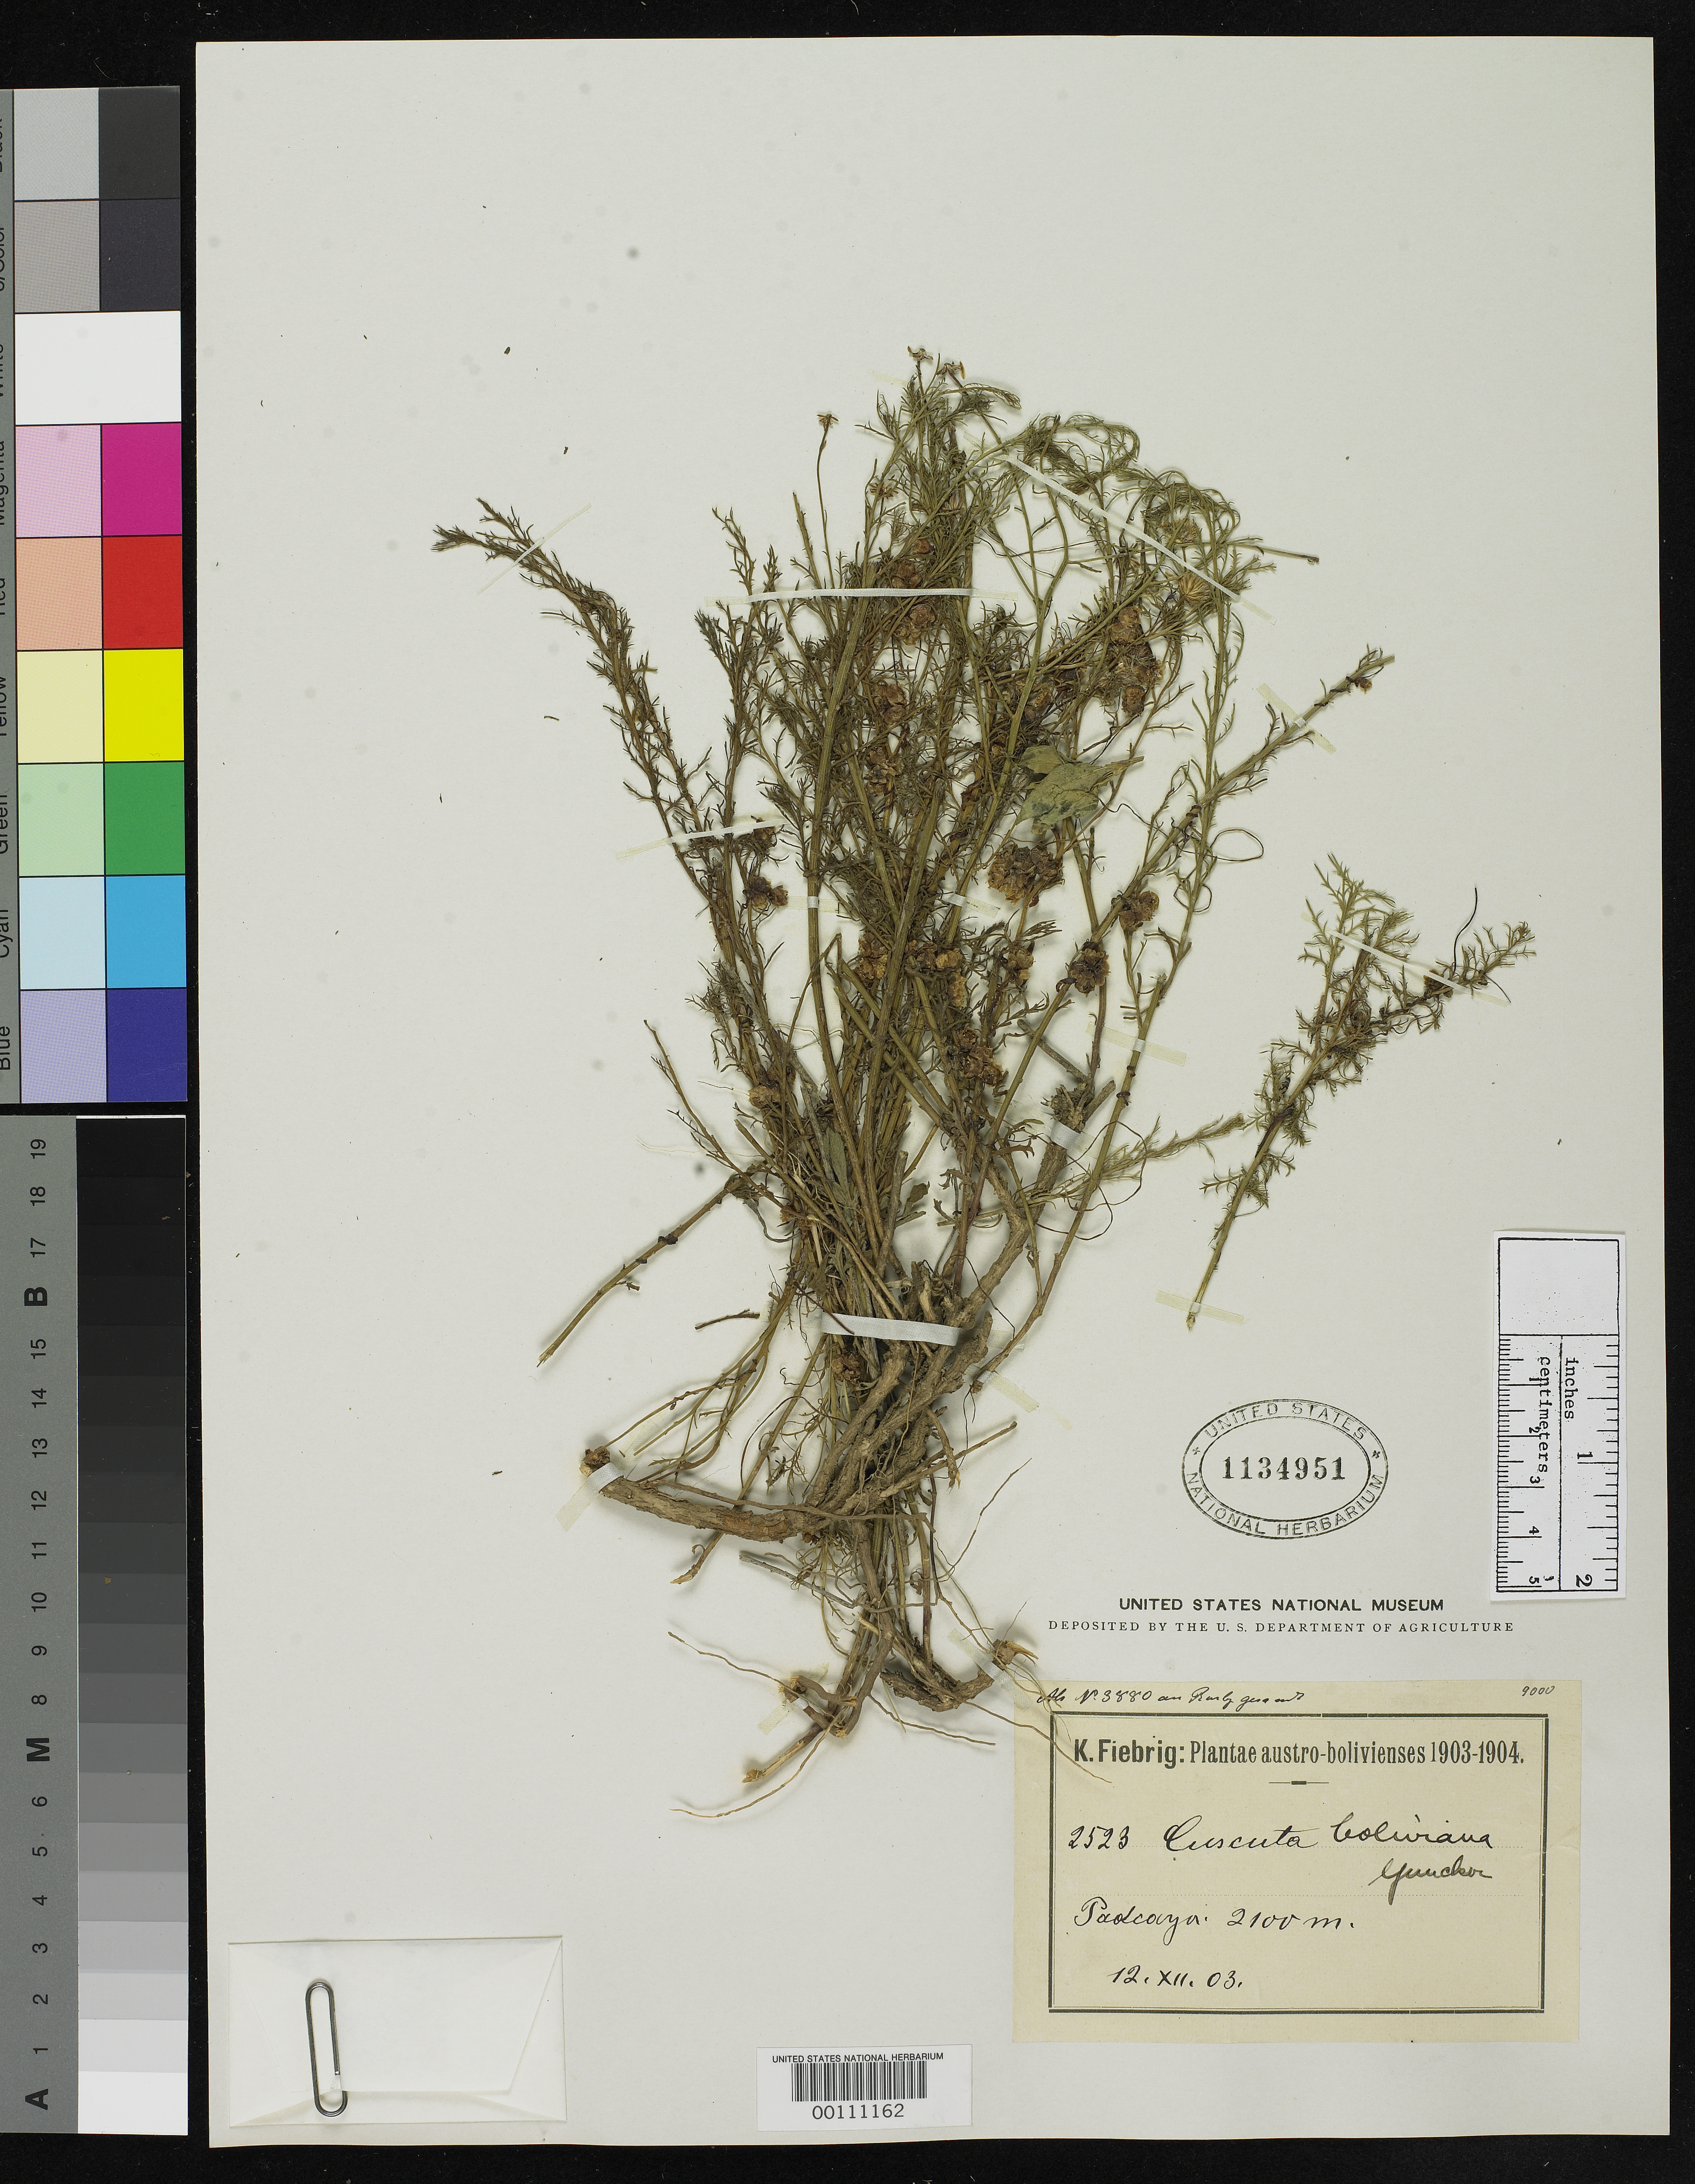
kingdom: Plantae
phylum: Tracheophyta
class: Magnoliopsida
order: Solanales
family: Convolvulaceae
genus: Cuscuta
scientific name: Cuscuta boliviana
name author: Yunck.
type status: Holotype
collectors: K. Fiebrig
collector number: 2523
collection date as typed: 12 Dec 1903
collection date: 1903-12-12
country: Bolivia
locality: Padcayo.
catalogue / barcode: US 1134951